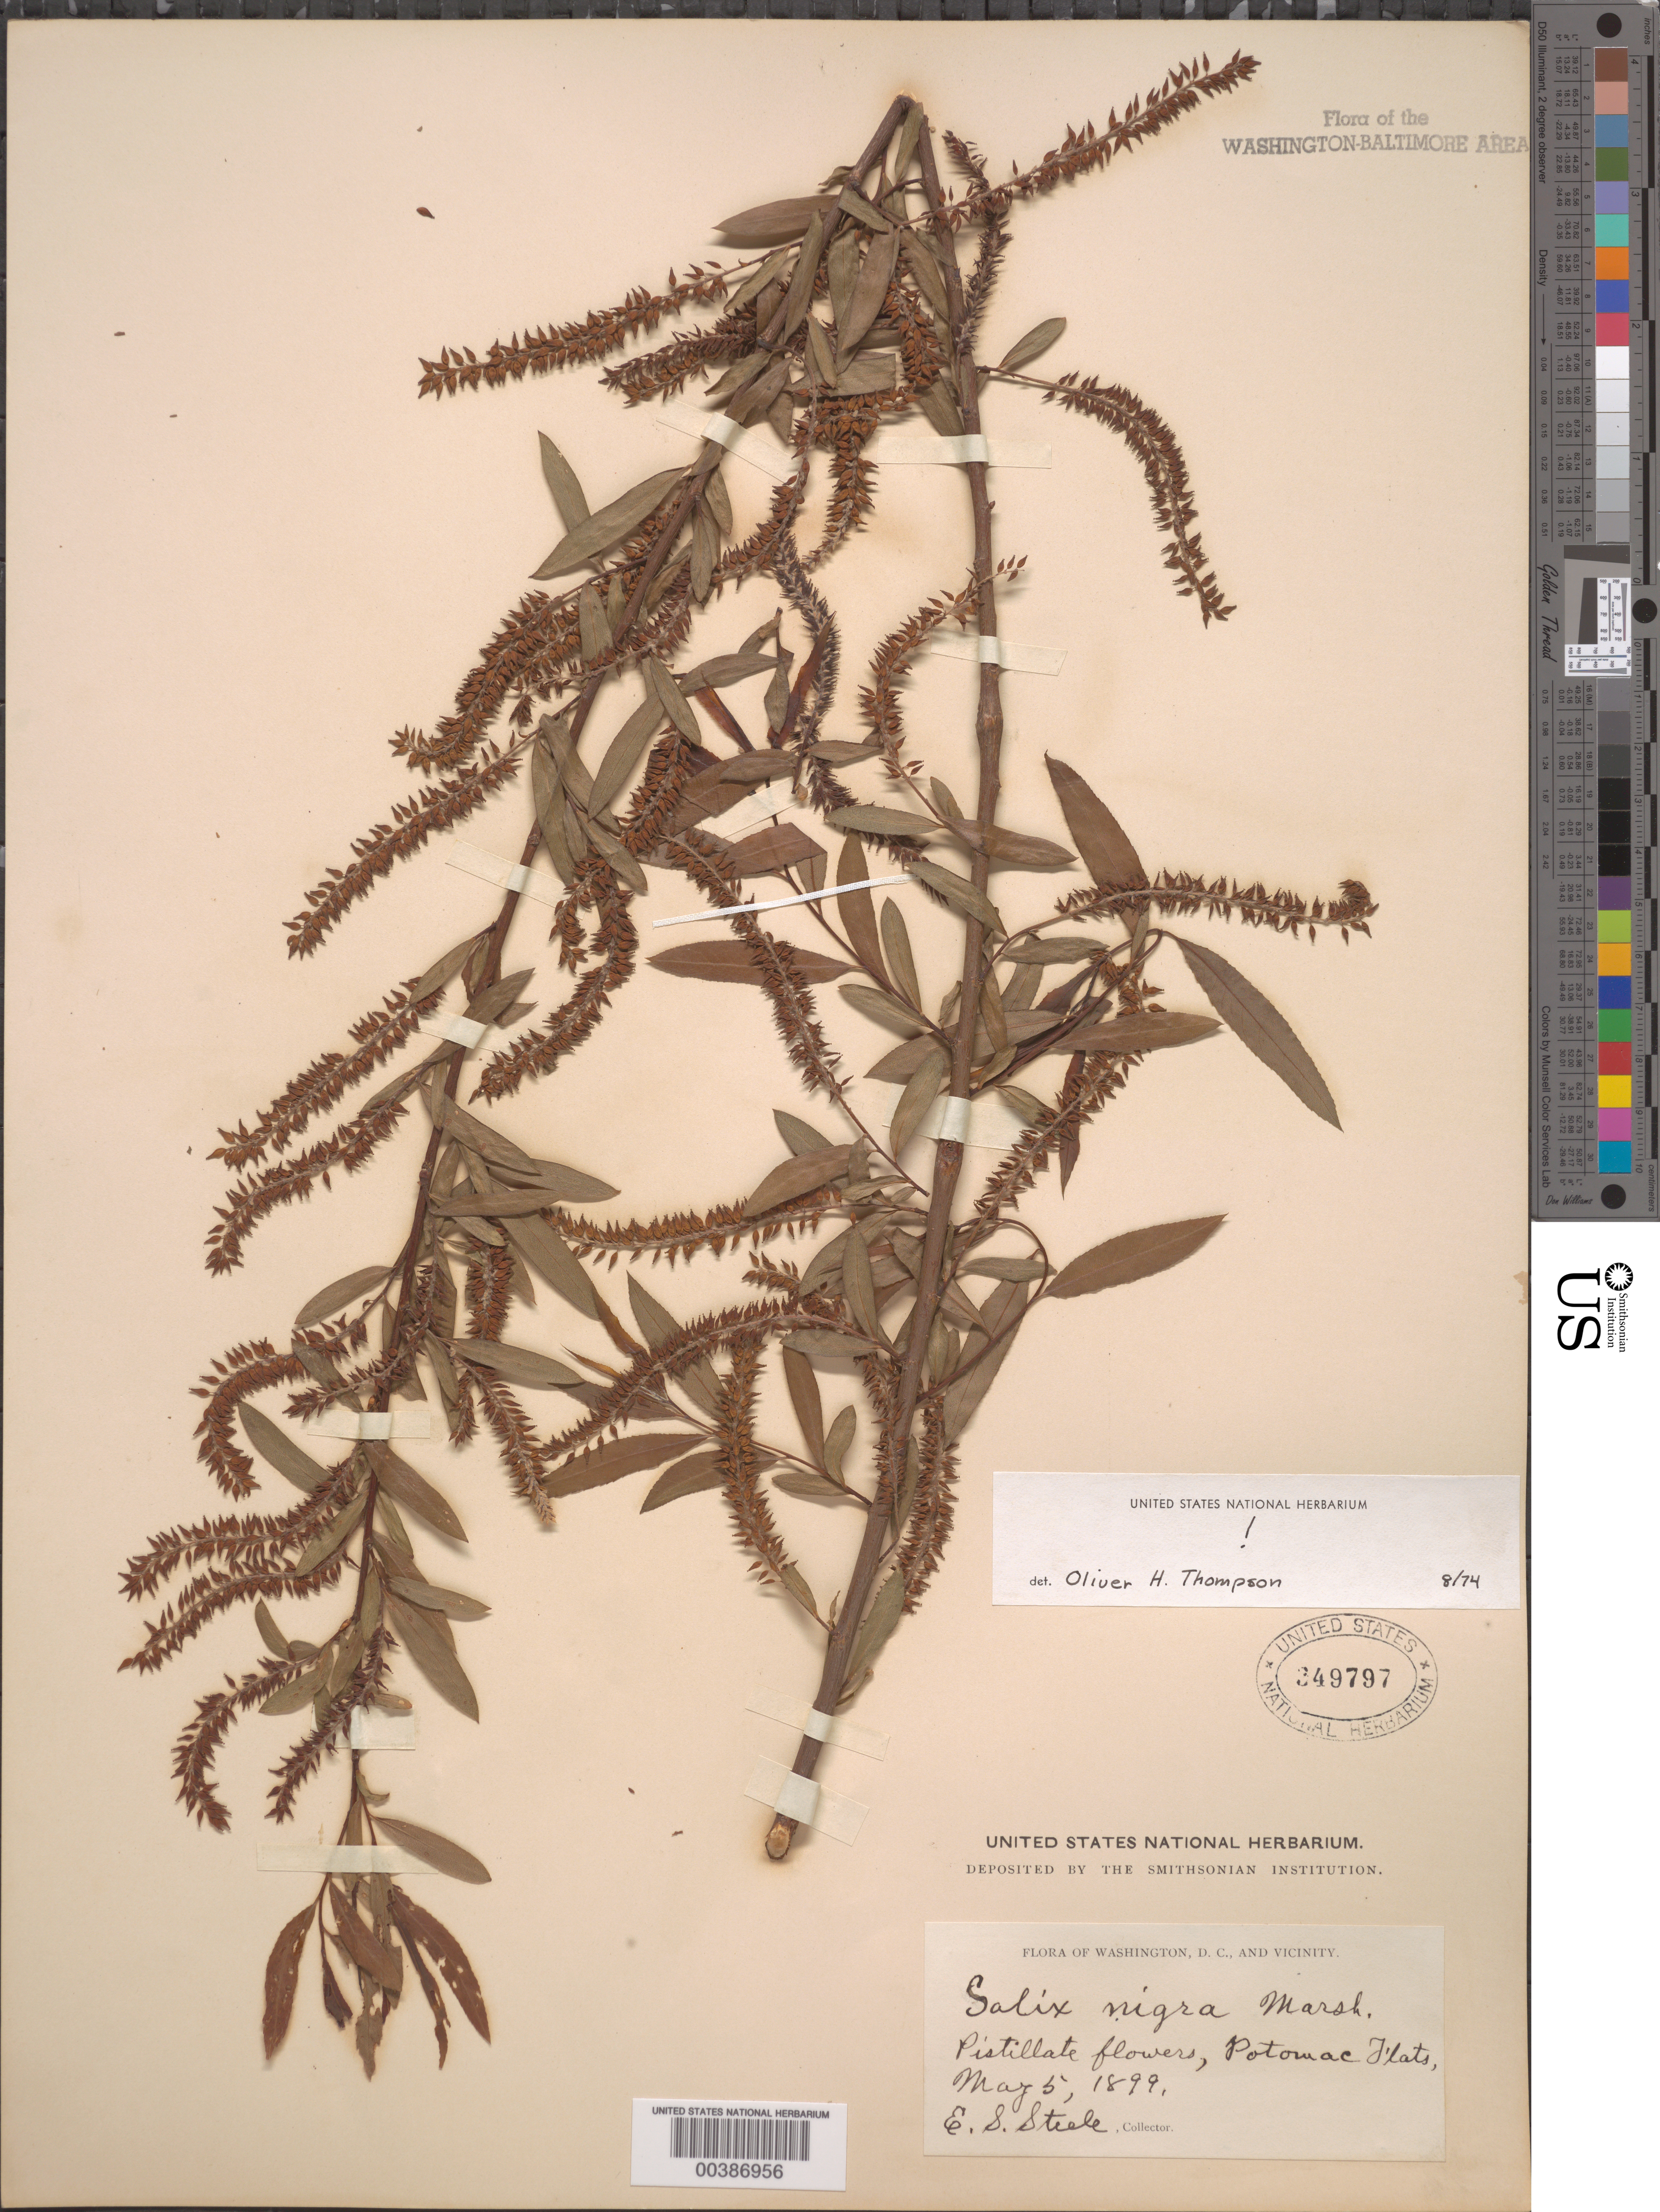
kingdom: Plantae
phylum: Tracheophyta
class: Magnoliopsida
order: Malpighiales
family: Salicaceae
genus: Salix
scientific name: Salix nigra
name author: Marshall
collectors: E. Steele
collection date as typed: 05 May 1899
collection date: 1899-05-05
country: United States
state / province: District of Columbia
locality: Potomac Flats C. and O. Canal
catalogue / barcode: US 349797